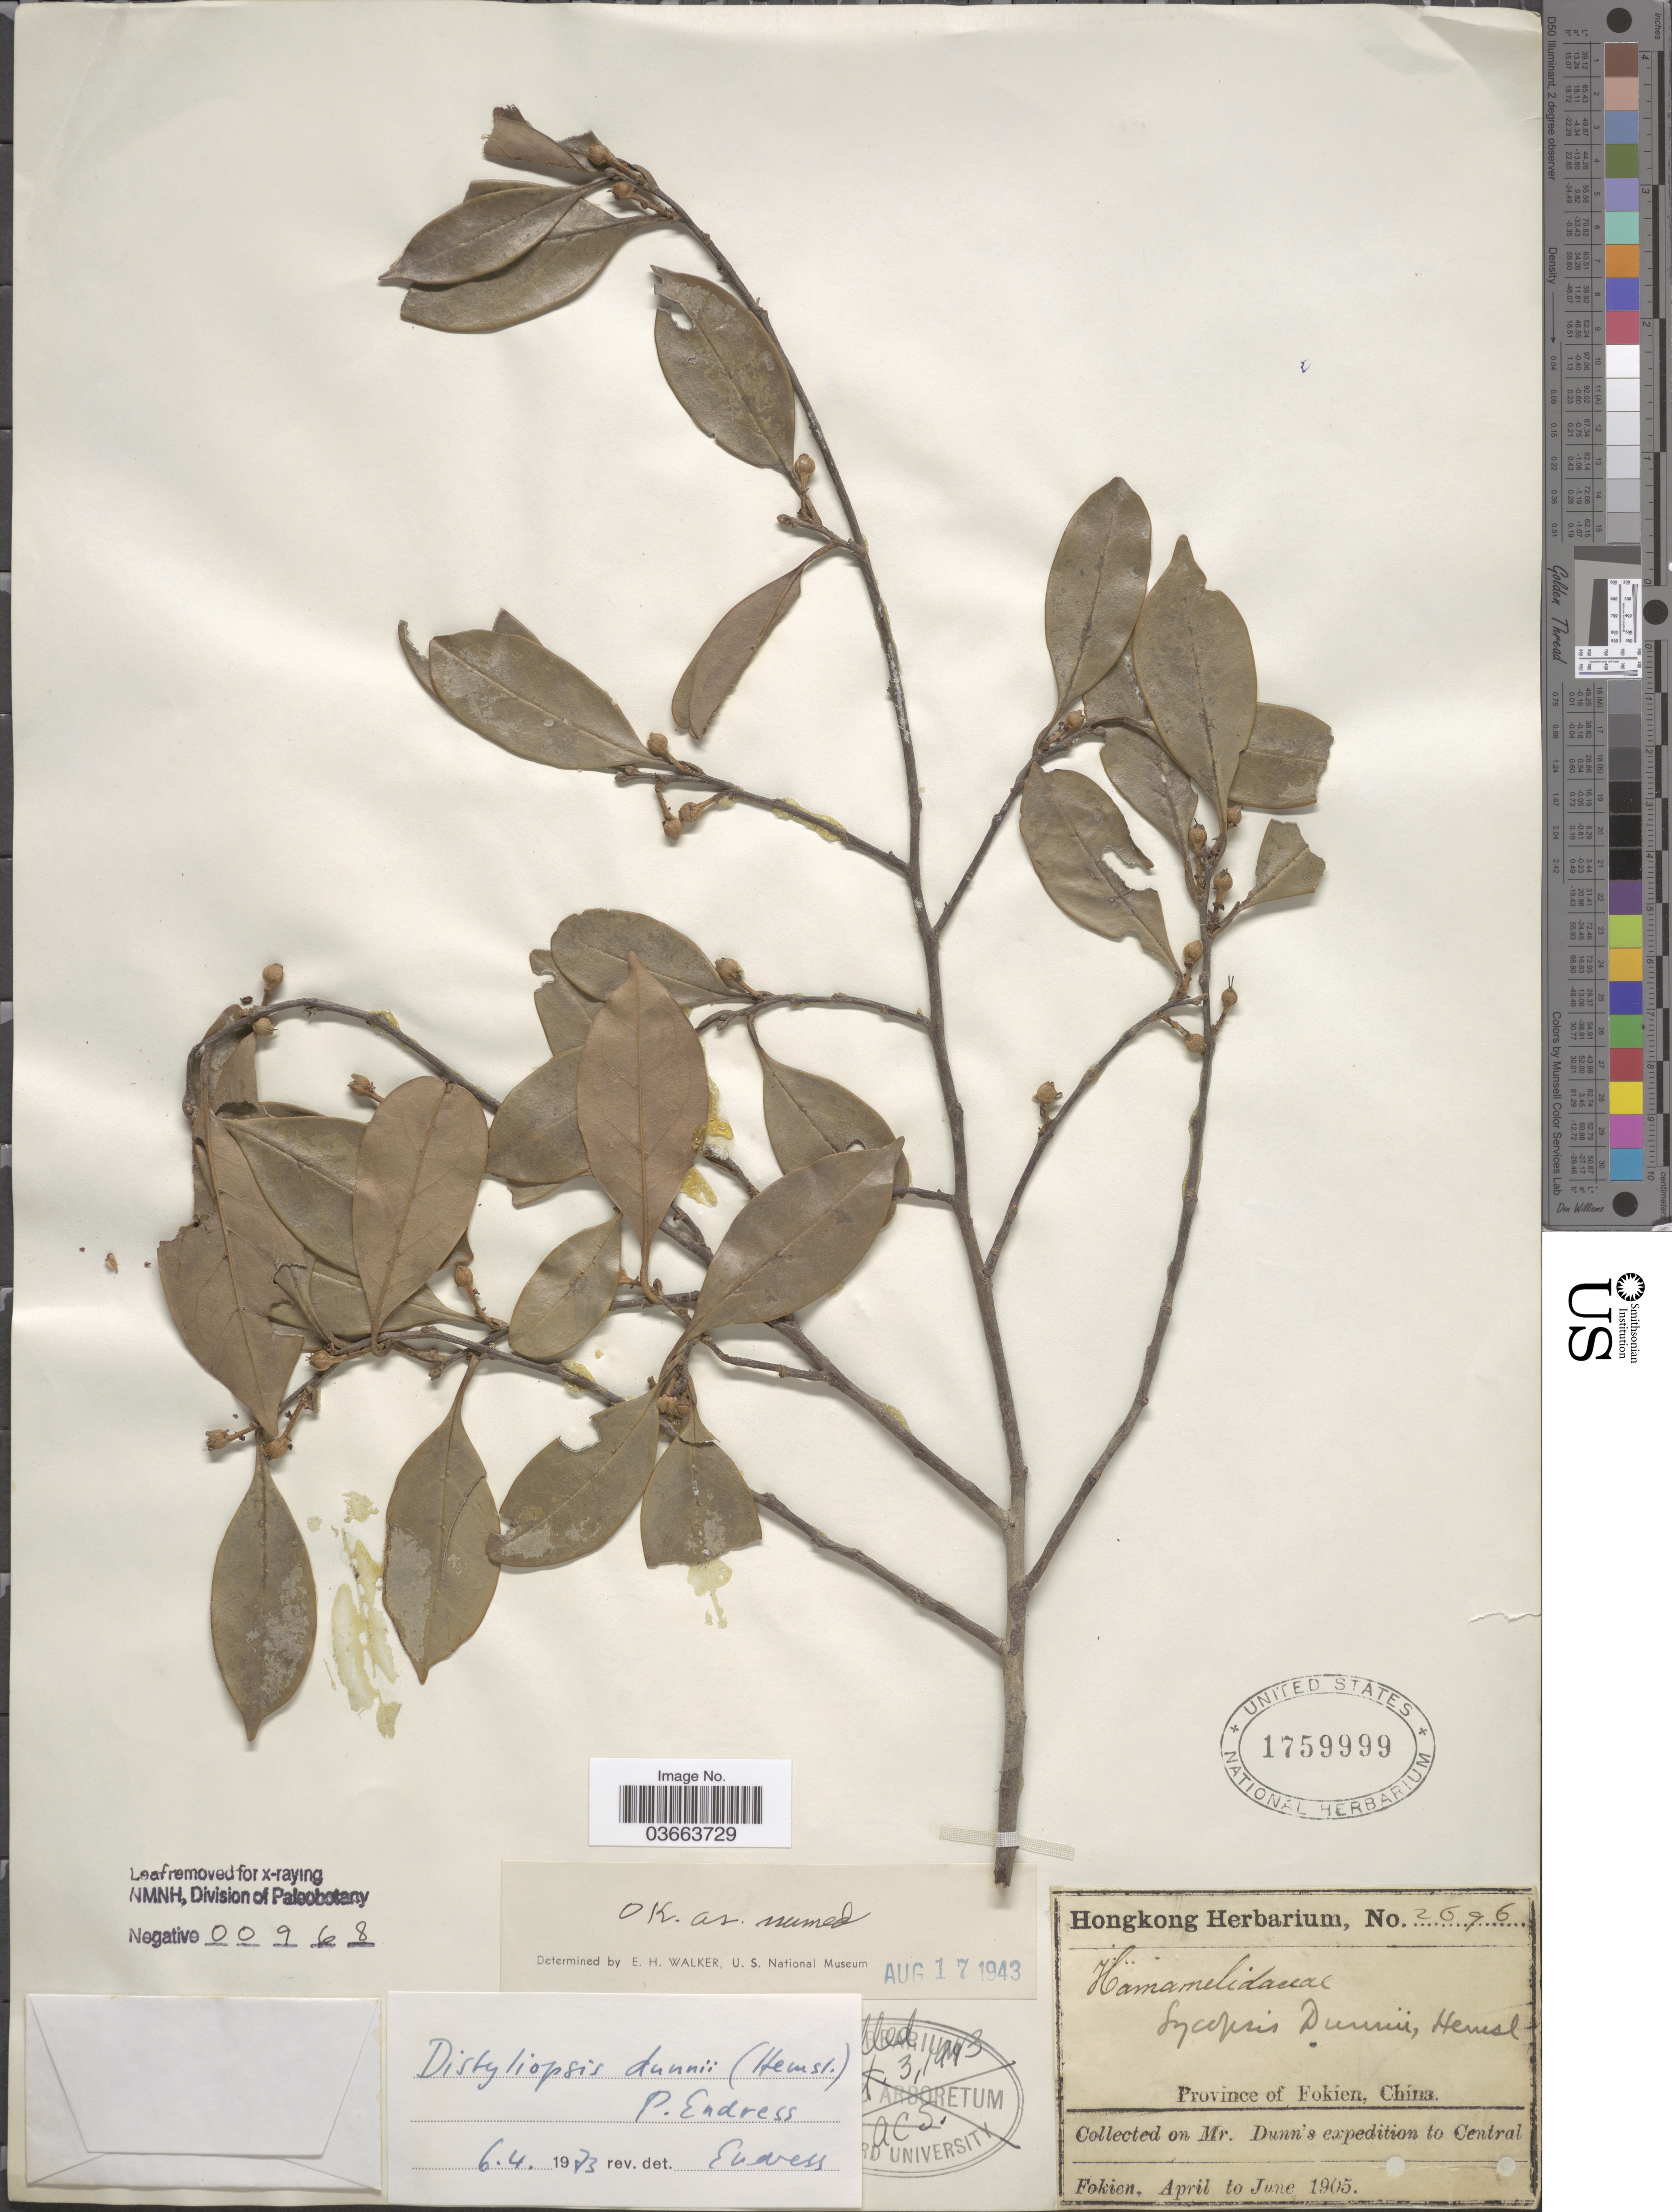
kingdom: Plantae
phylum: Tracheophyta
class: Magnoliopsida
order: Saxifragales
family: Hamamelidaceae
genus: Distyliopsis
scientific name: Distyliopsis dunnii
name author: (Hemsl.) Endress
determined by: Endress, P. K.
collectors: Dunn, --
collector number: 2696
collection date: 1905-04/1905-06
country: China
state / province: Fujian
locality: Province of Fokien. Central Fokien.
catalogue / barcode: US 1759999